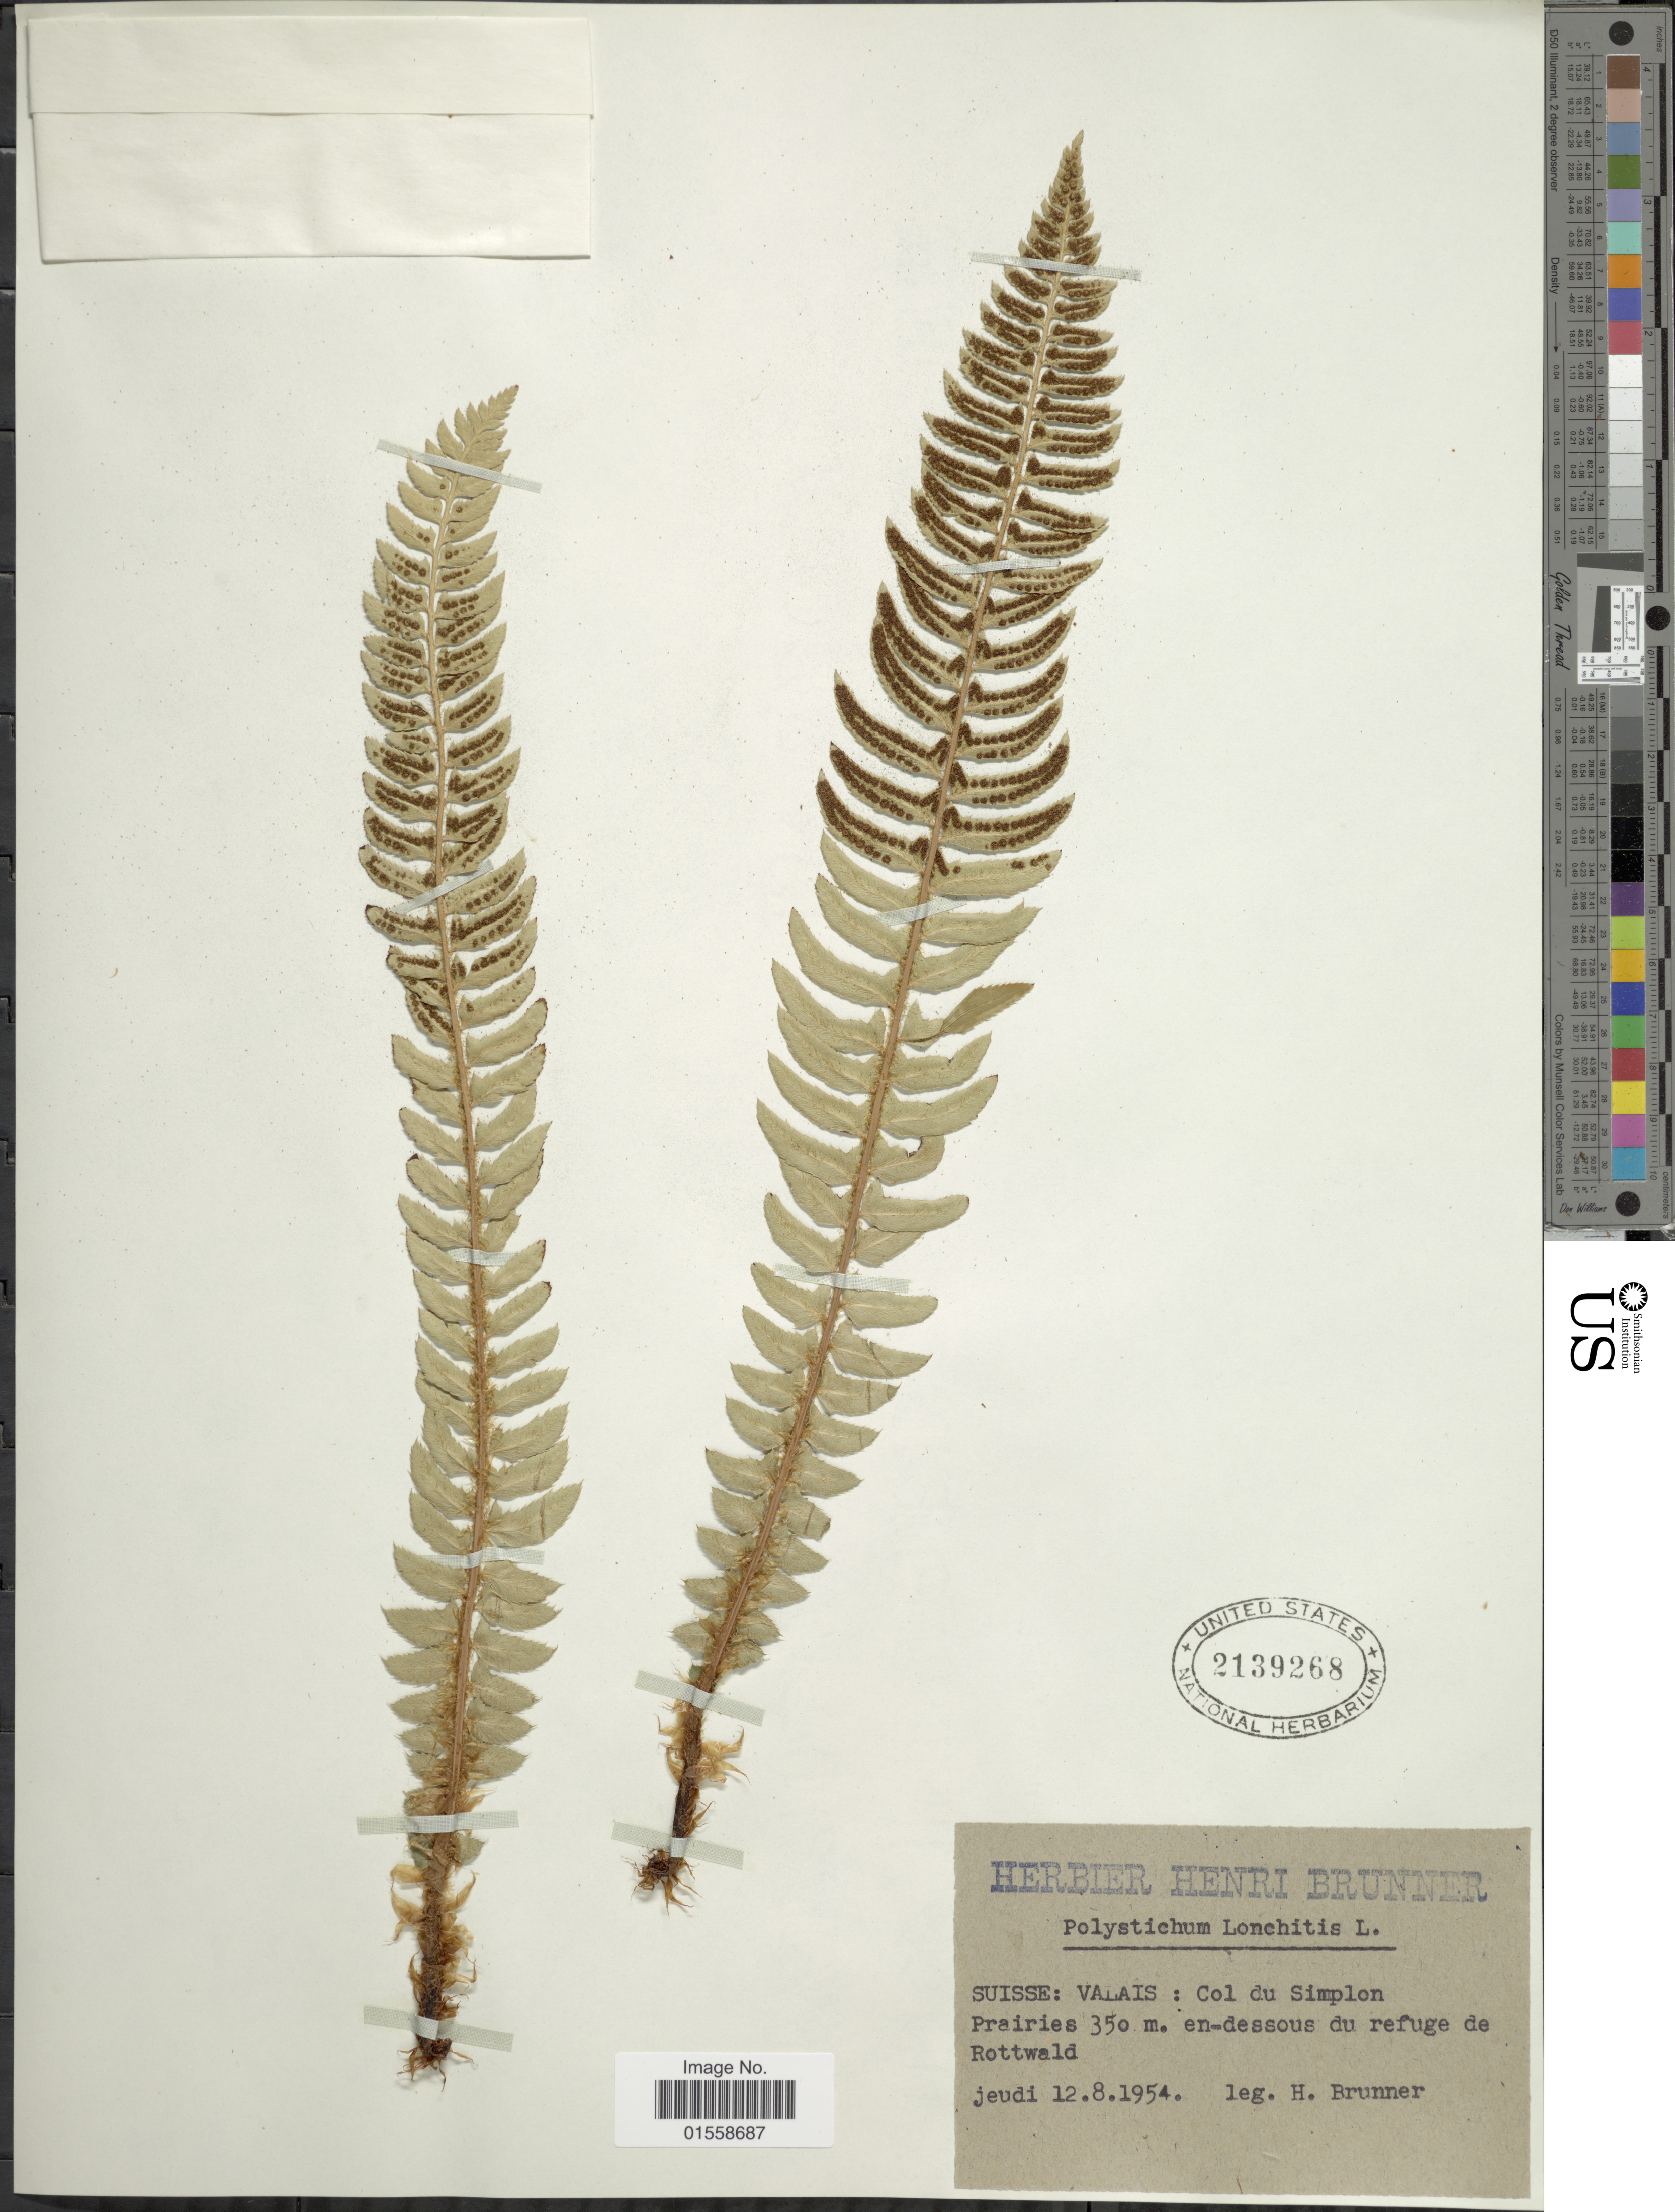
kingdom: Plantae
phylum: Tracheophyta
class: Polypodiopsida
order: Polypodiales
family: Dryopteridaceae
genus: Polystichum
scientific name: Polystichum lonchitis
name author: (Roth) L.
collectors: H. Brunner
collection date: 1954-08-12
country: Switzerland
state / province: Valais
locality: Suisse: Valais: col du Simplon Prairies, en-dessous du refuge de Rottwald.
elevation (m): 350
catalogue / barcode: US 2139268